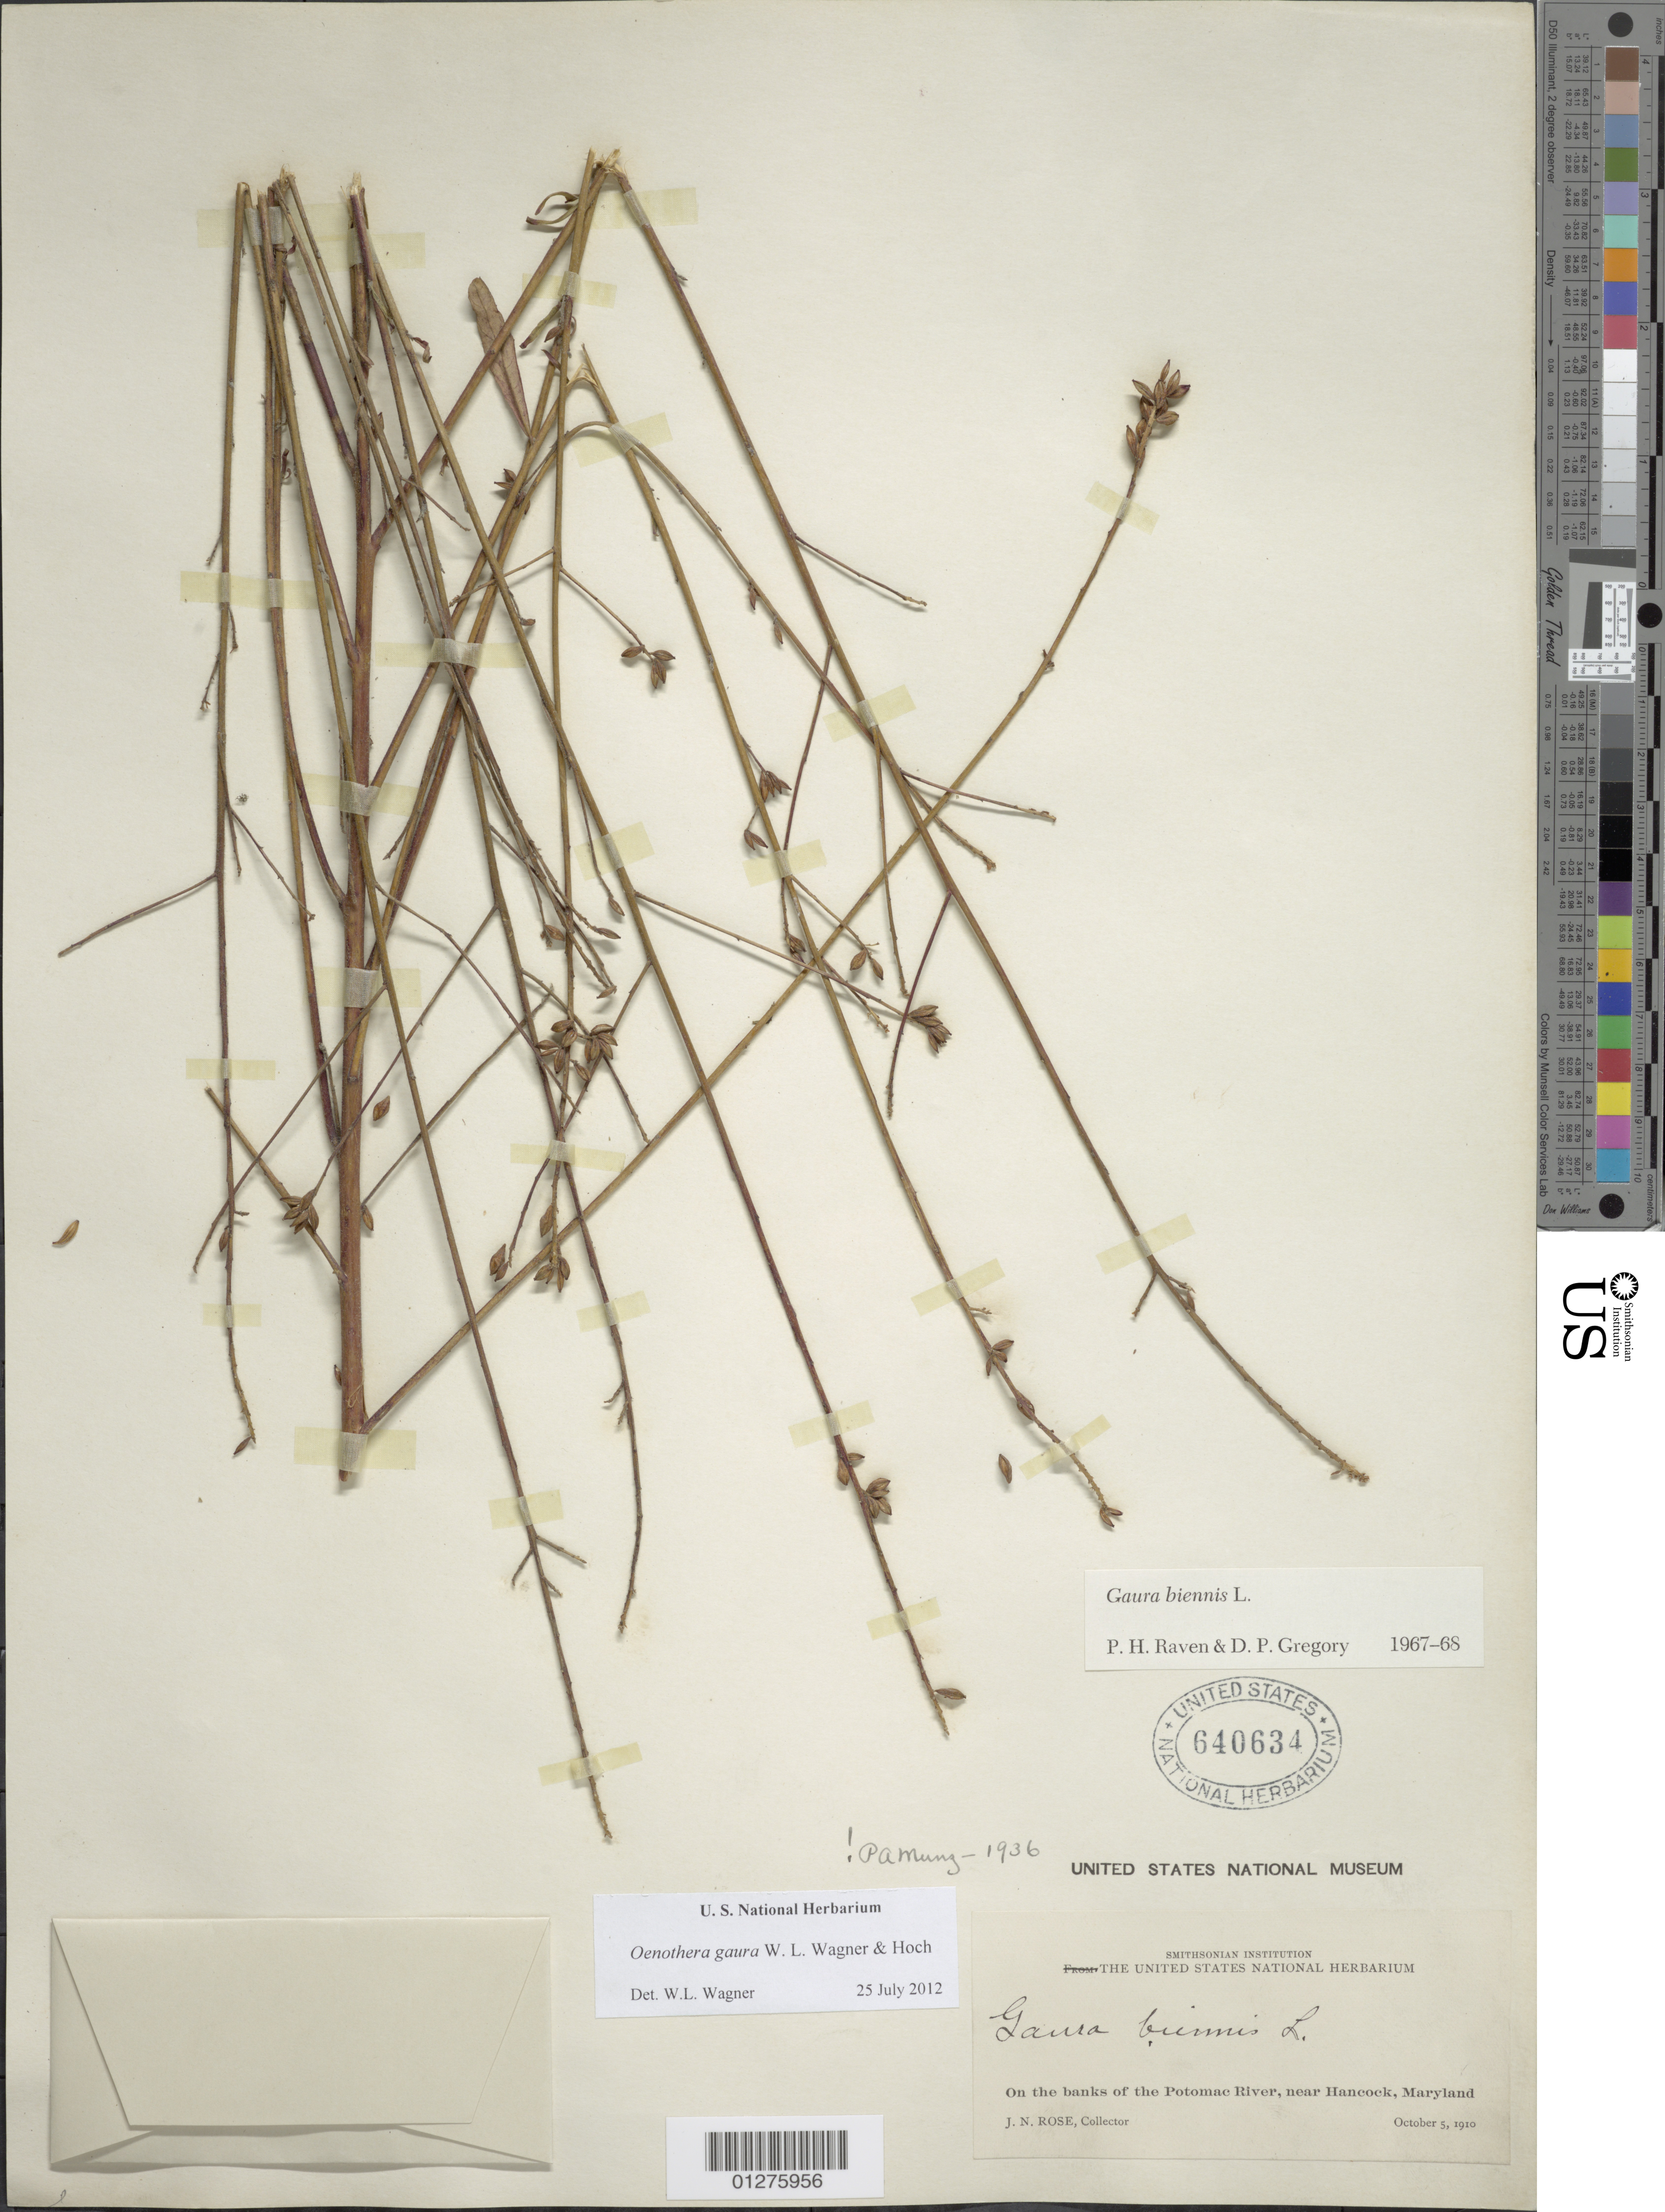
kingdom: Plantae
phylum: Tracheophyta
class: Magnoliopsida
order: Myrtales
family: Onagraceae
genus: Oenothera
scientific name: Oenothera gaura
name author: W.L. Wagner & Hoch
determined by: Wagner, W. L., (BOT), Smithsonian Institution - National Museum of Natural History (UNITED STATES)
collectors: J. N. Rose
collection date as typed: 05 Oct 1910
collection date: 1910-10-05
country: United States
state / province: Maryland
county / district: Washington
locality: Hancock, banks of the Potomac River.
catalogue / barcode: US 640634